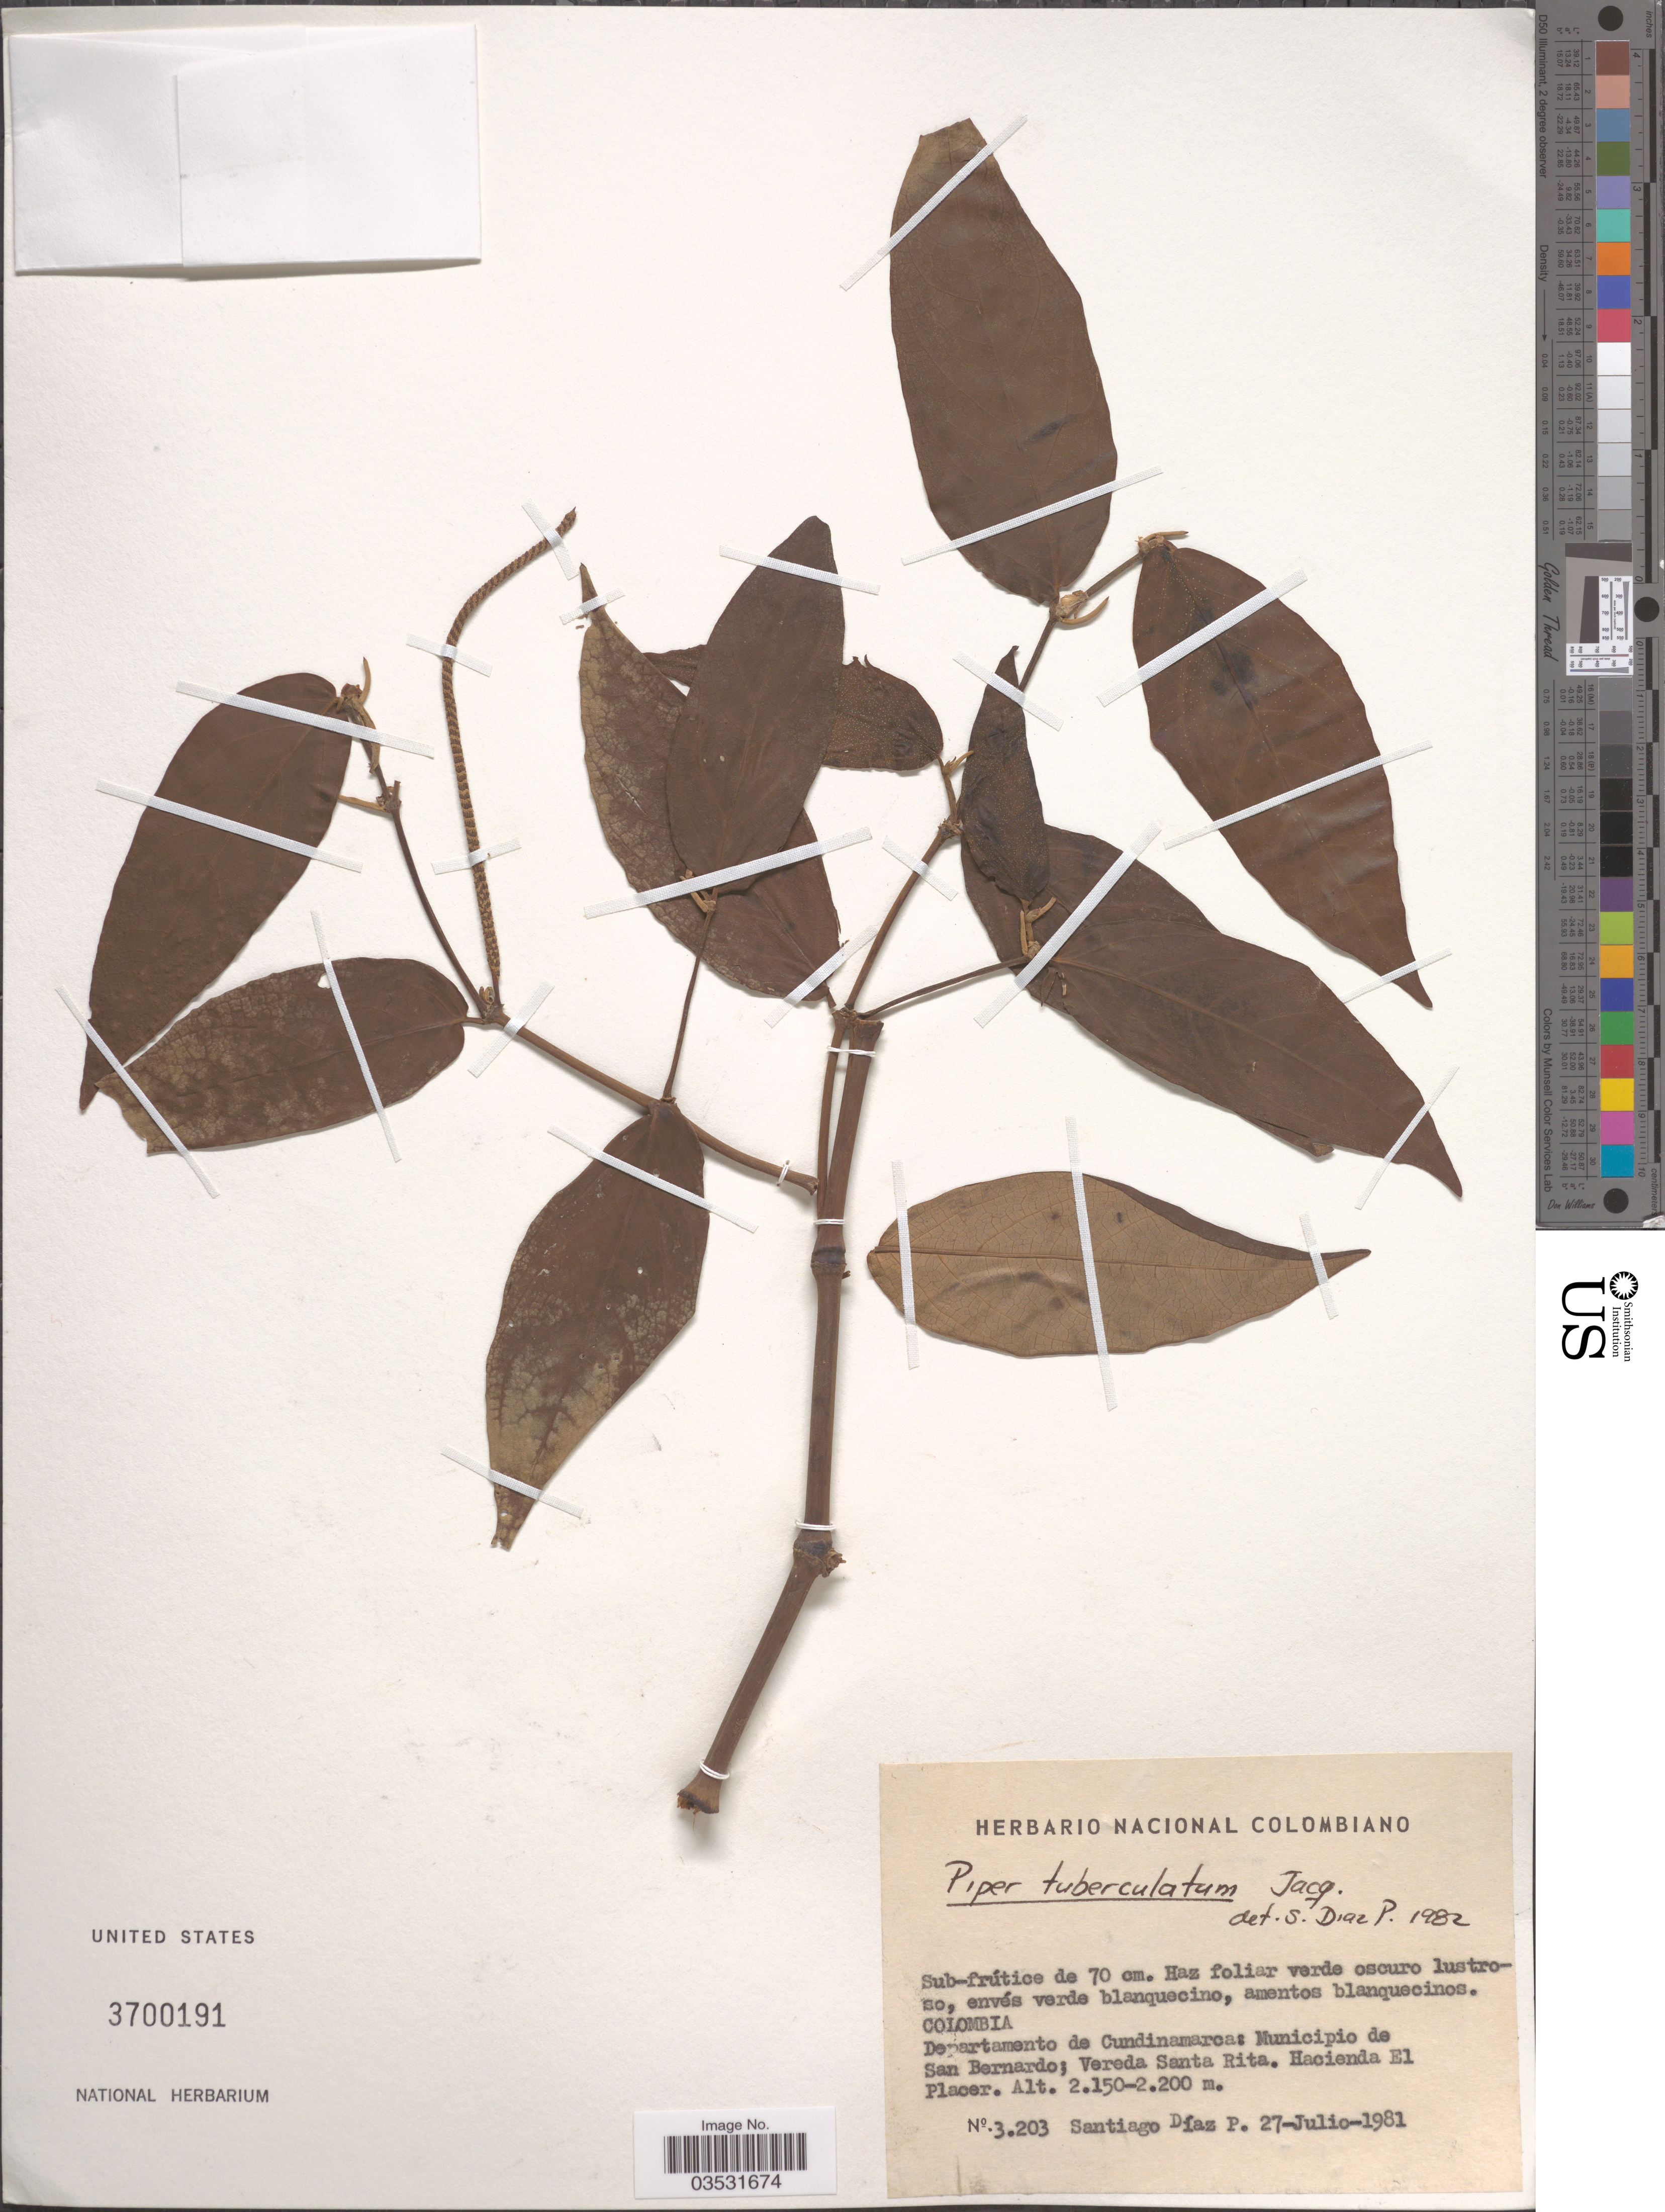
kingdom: Plantae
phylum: Tracheophyta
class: Magnoliopsida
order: Piperales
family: Piperaceae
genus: Piper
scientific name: Piper tuberculatum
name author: Jacq.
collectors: S. Diaz P.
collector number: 3203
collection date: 1981-07-27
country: Colombia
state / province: Cundinamarca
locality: Departamento de Cundinamarca: Municipio de San Bernardo; Vereda Santa Rita. Hacienda El Placer.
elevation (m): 2150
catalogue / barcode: US 3700191